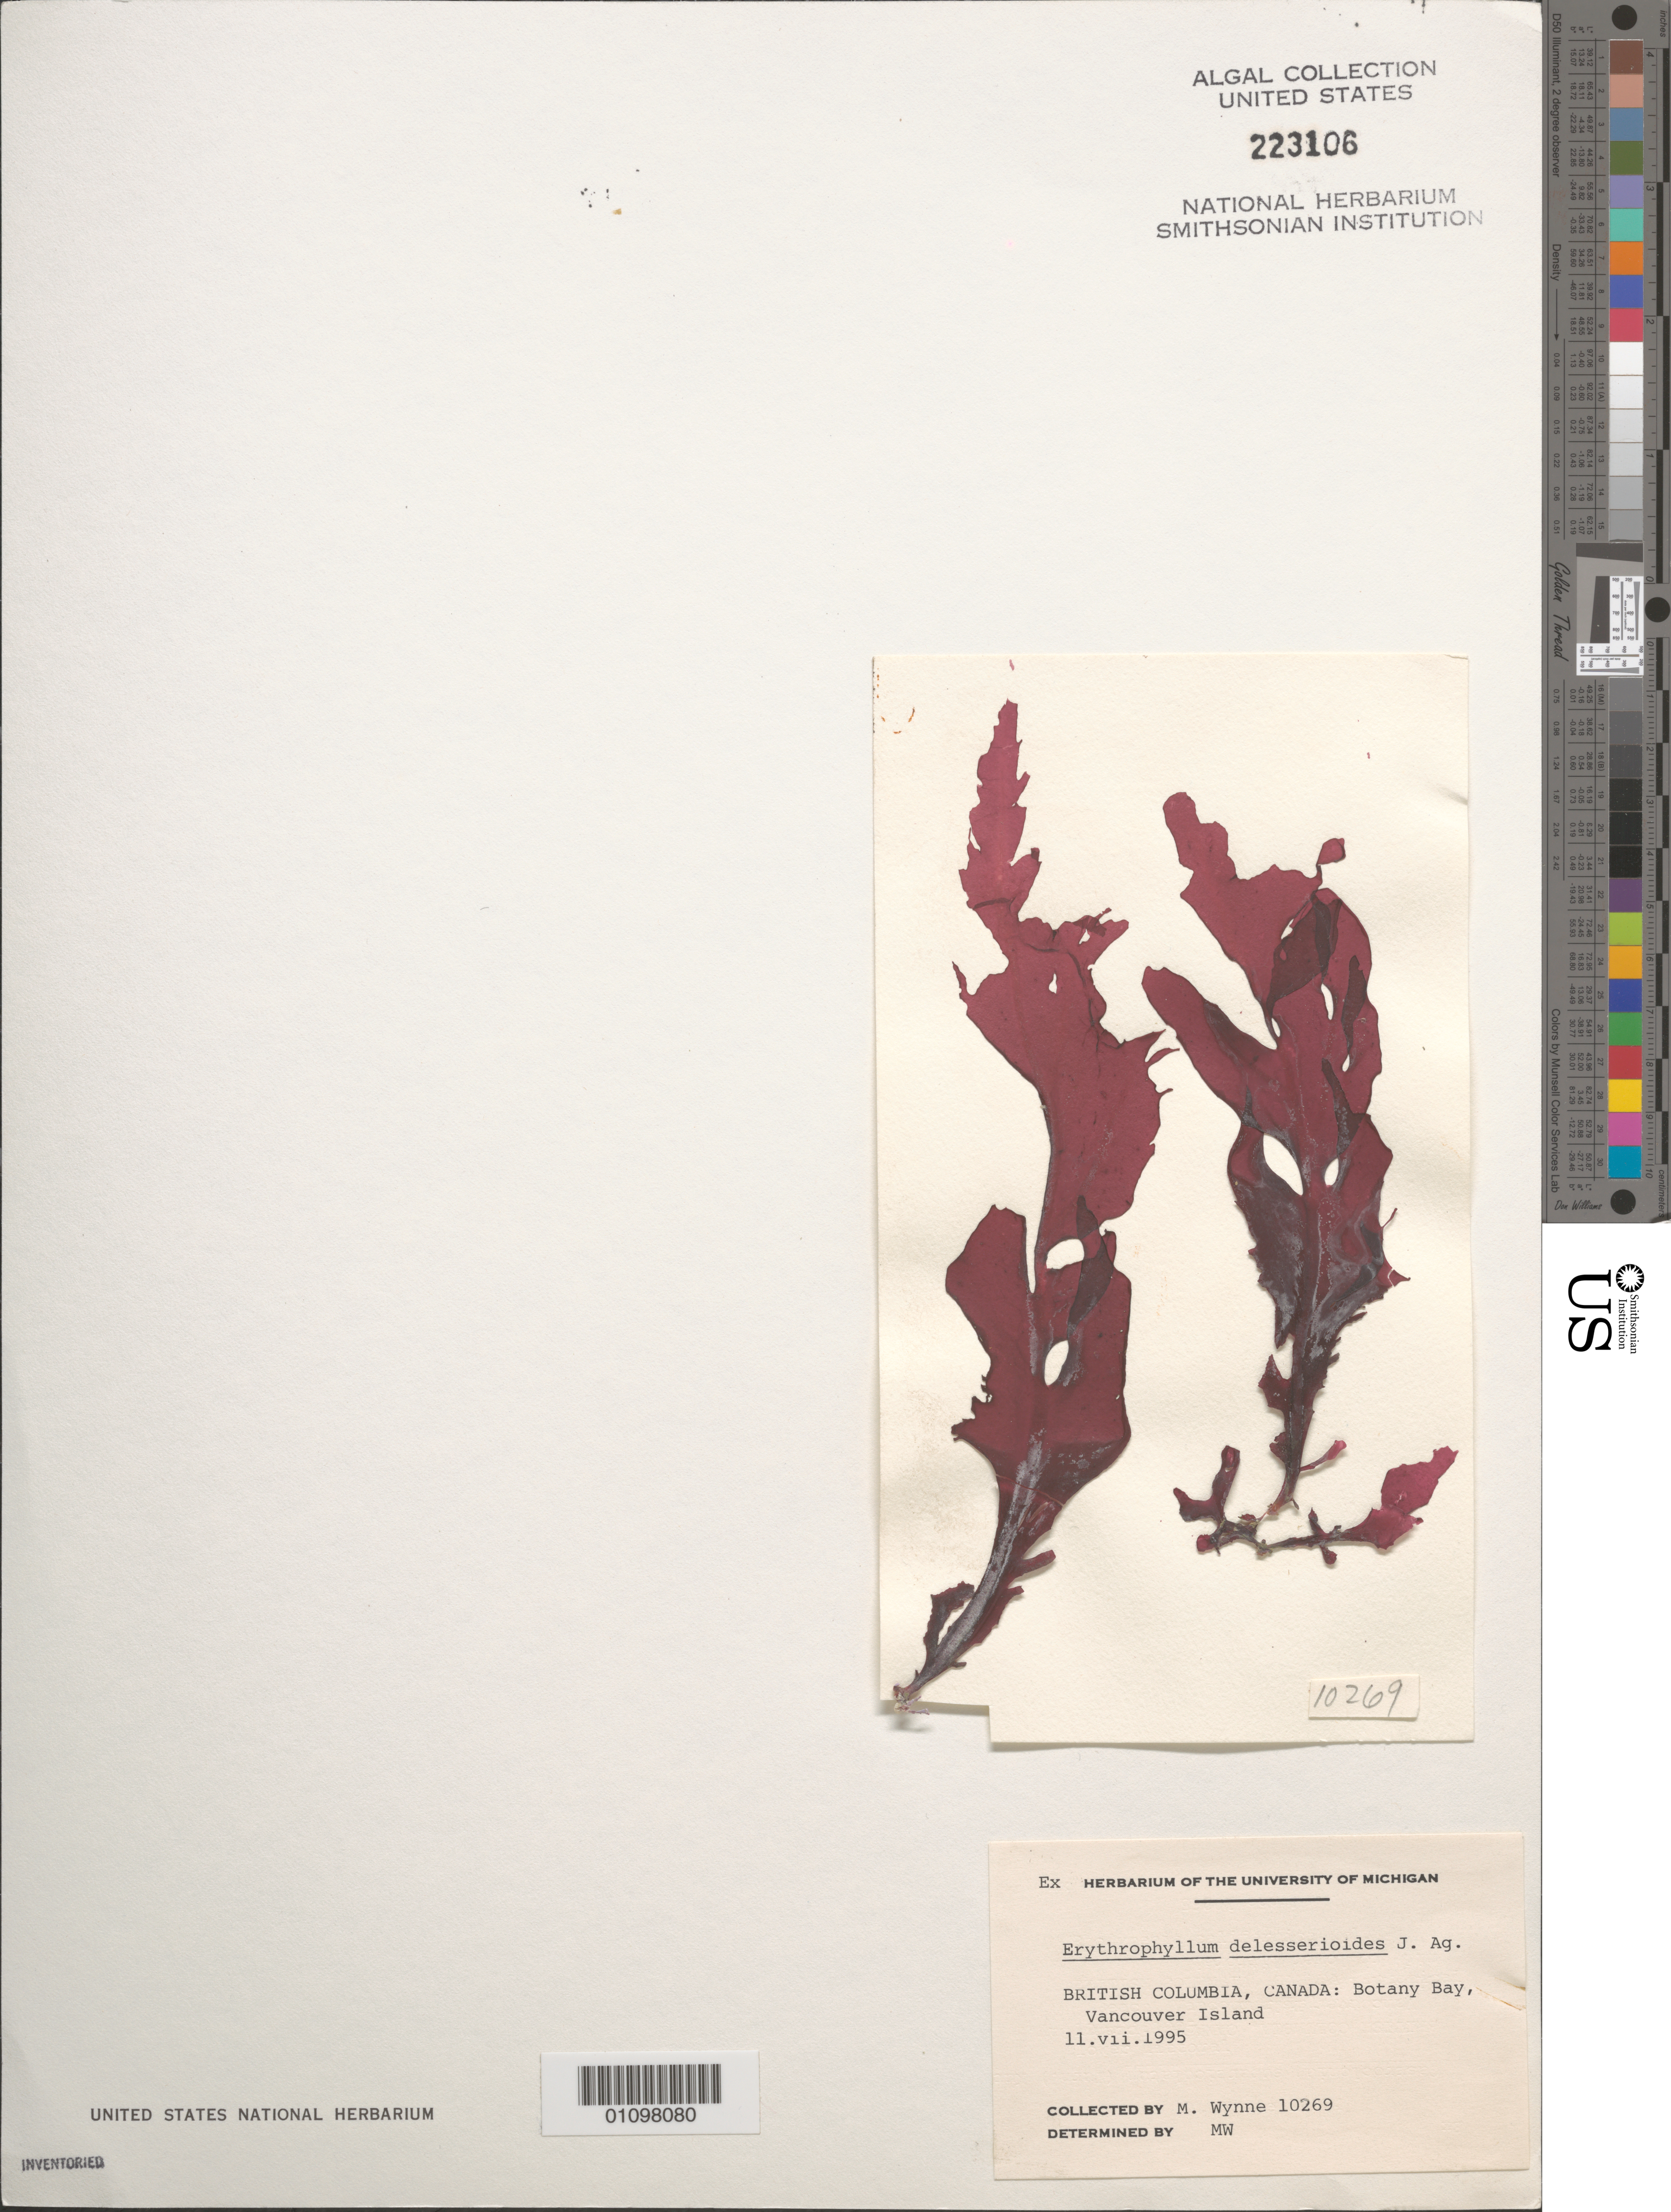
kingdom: Plantae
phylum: Rhodophyta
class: Florideophyceae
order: Gigartinales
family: Kallymeniaceae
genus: Erythrophyllum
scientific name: Erythrophyllum delesserioides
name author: J. Agardh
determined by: Wynne, M. J.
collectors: M.J. Wynne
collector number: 10269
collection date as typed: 11 Jul 1995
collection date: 1995-07-11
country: Canada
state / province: British Columbia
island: Vancouver Island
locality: Botany Bay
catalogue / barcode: US 223106